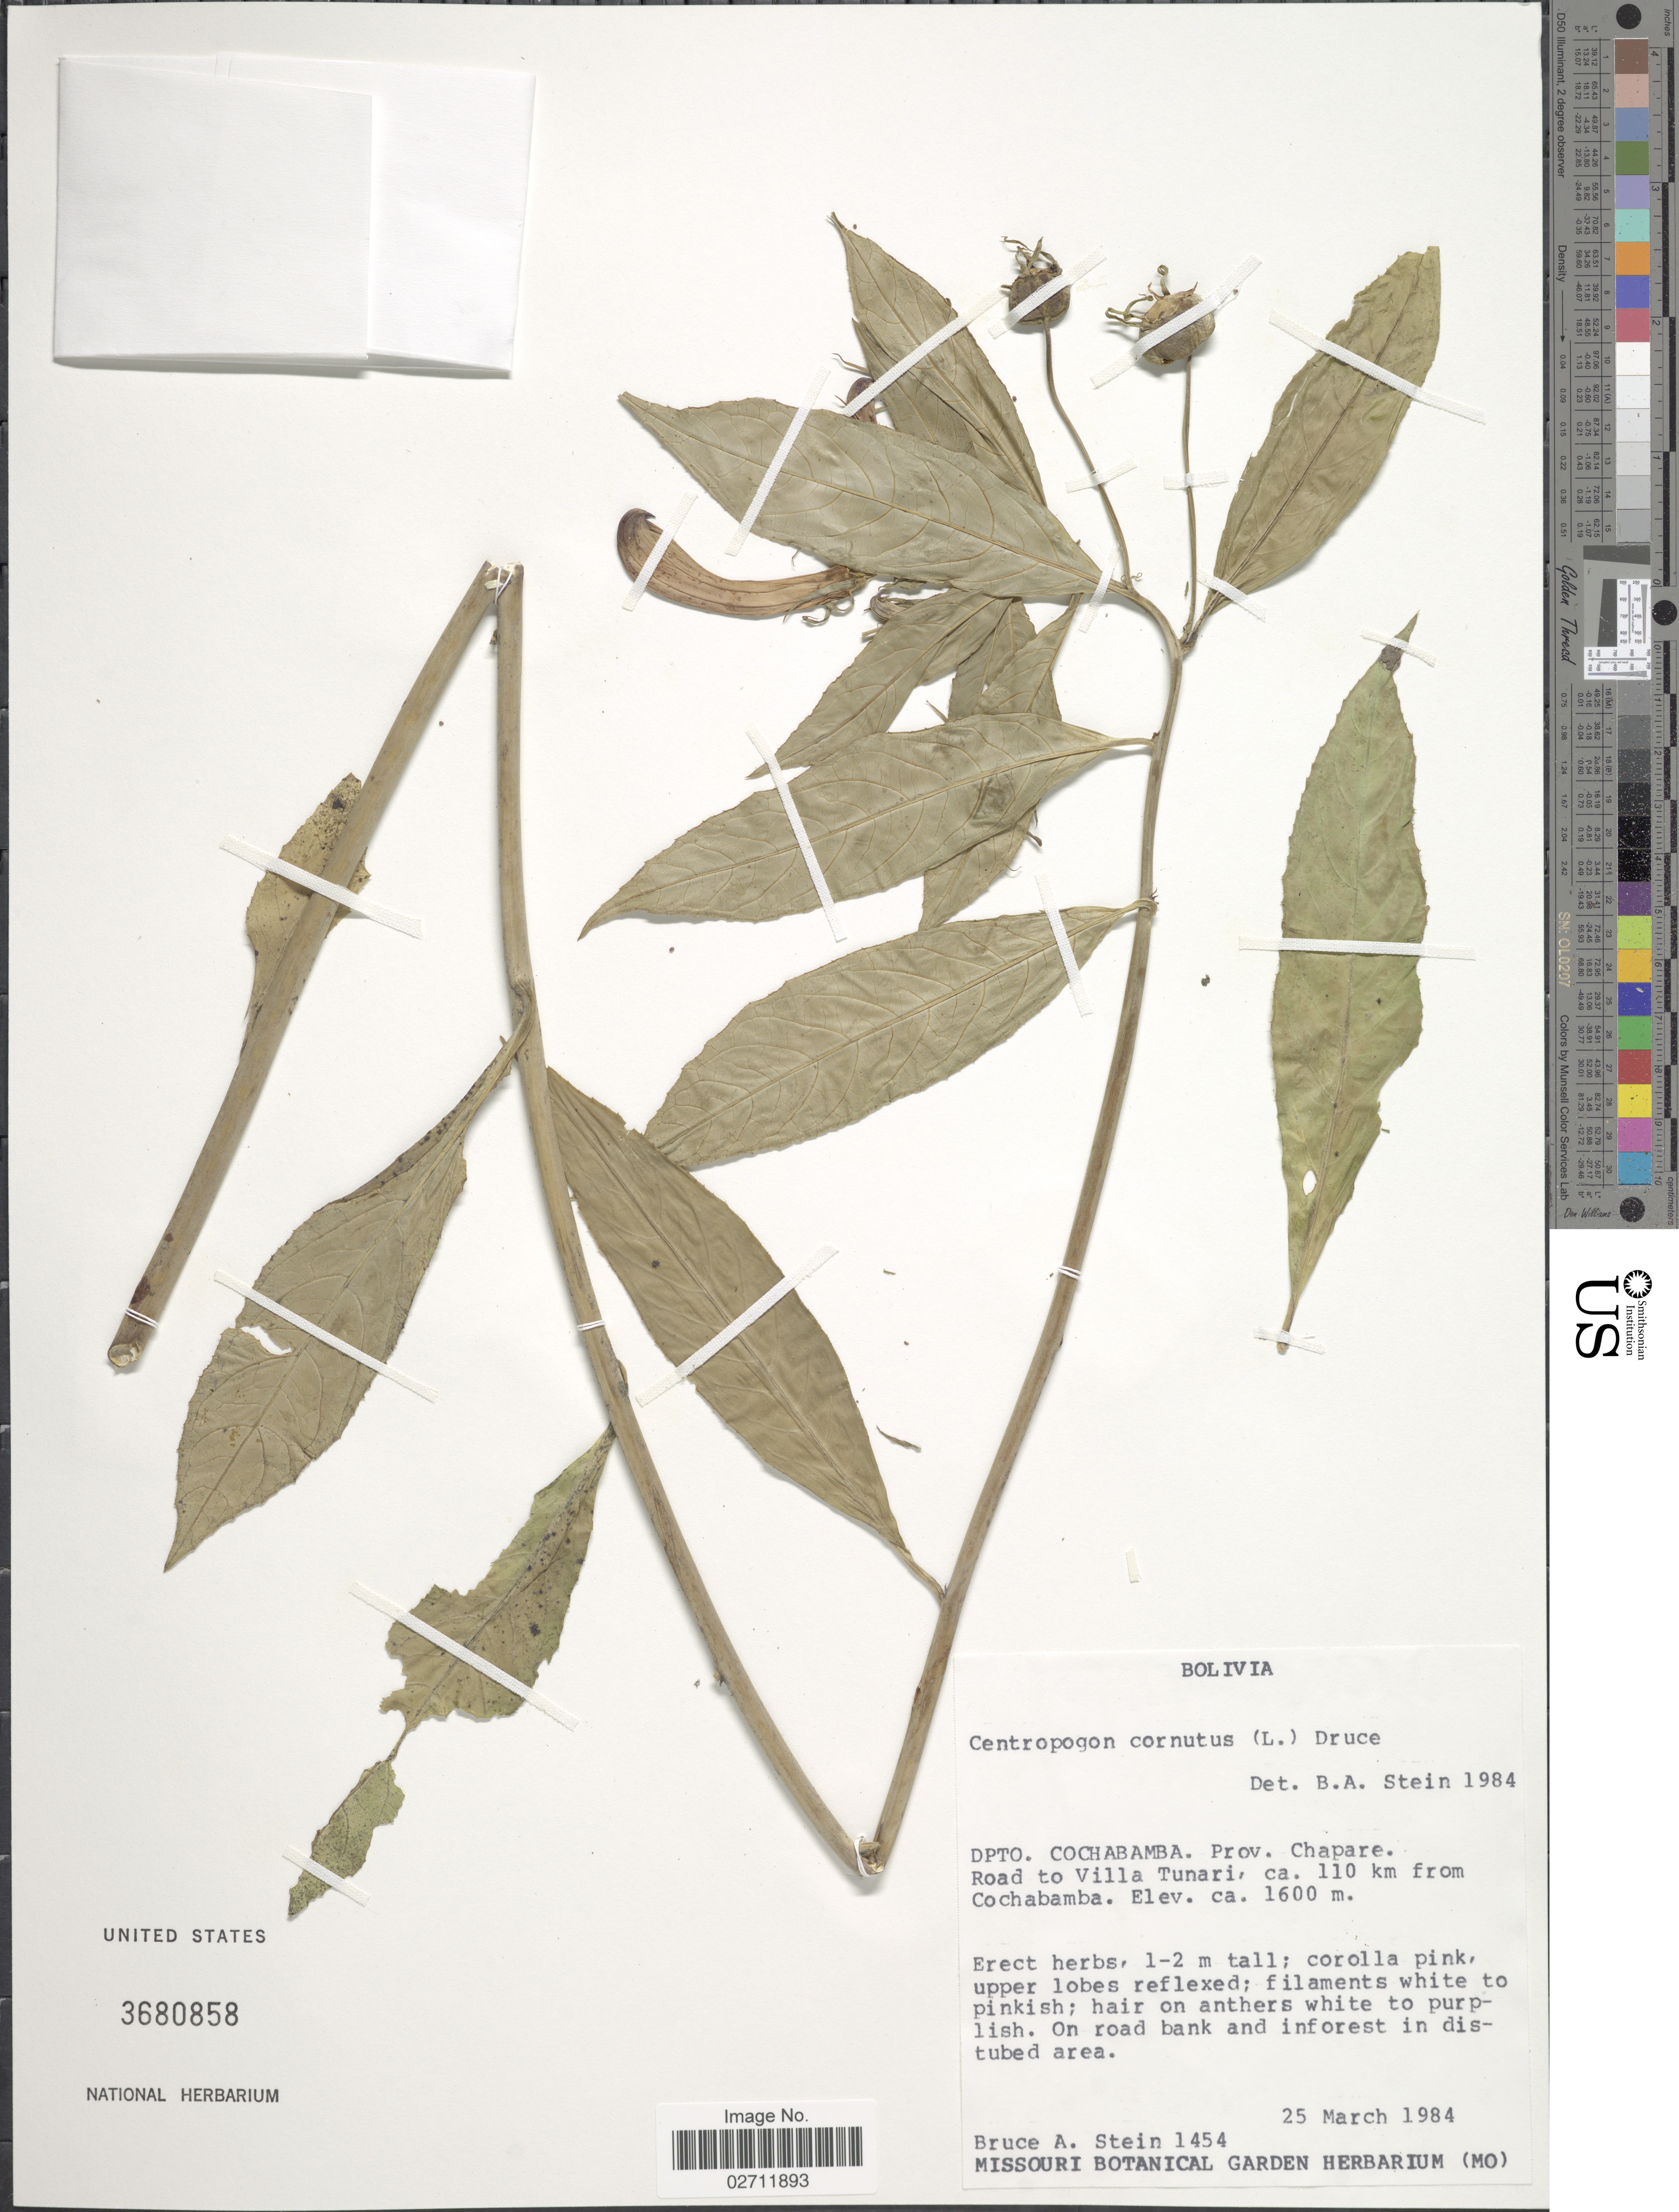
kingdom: Plantae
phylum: Tracheophyta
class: Magnoliopsida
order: Asterales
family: Campanulaceae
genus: Centropogon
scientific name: Centropogon cornutus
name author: (L.) Druce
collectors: B. A. Stein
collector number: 1454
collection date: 1984-03-25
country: Bolivia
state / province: Cochabamba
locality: Prov. Chapare, Road to Villa Tunari, ca. 110 km from Cochabamba.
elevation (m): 1600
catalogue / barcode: US 3680858